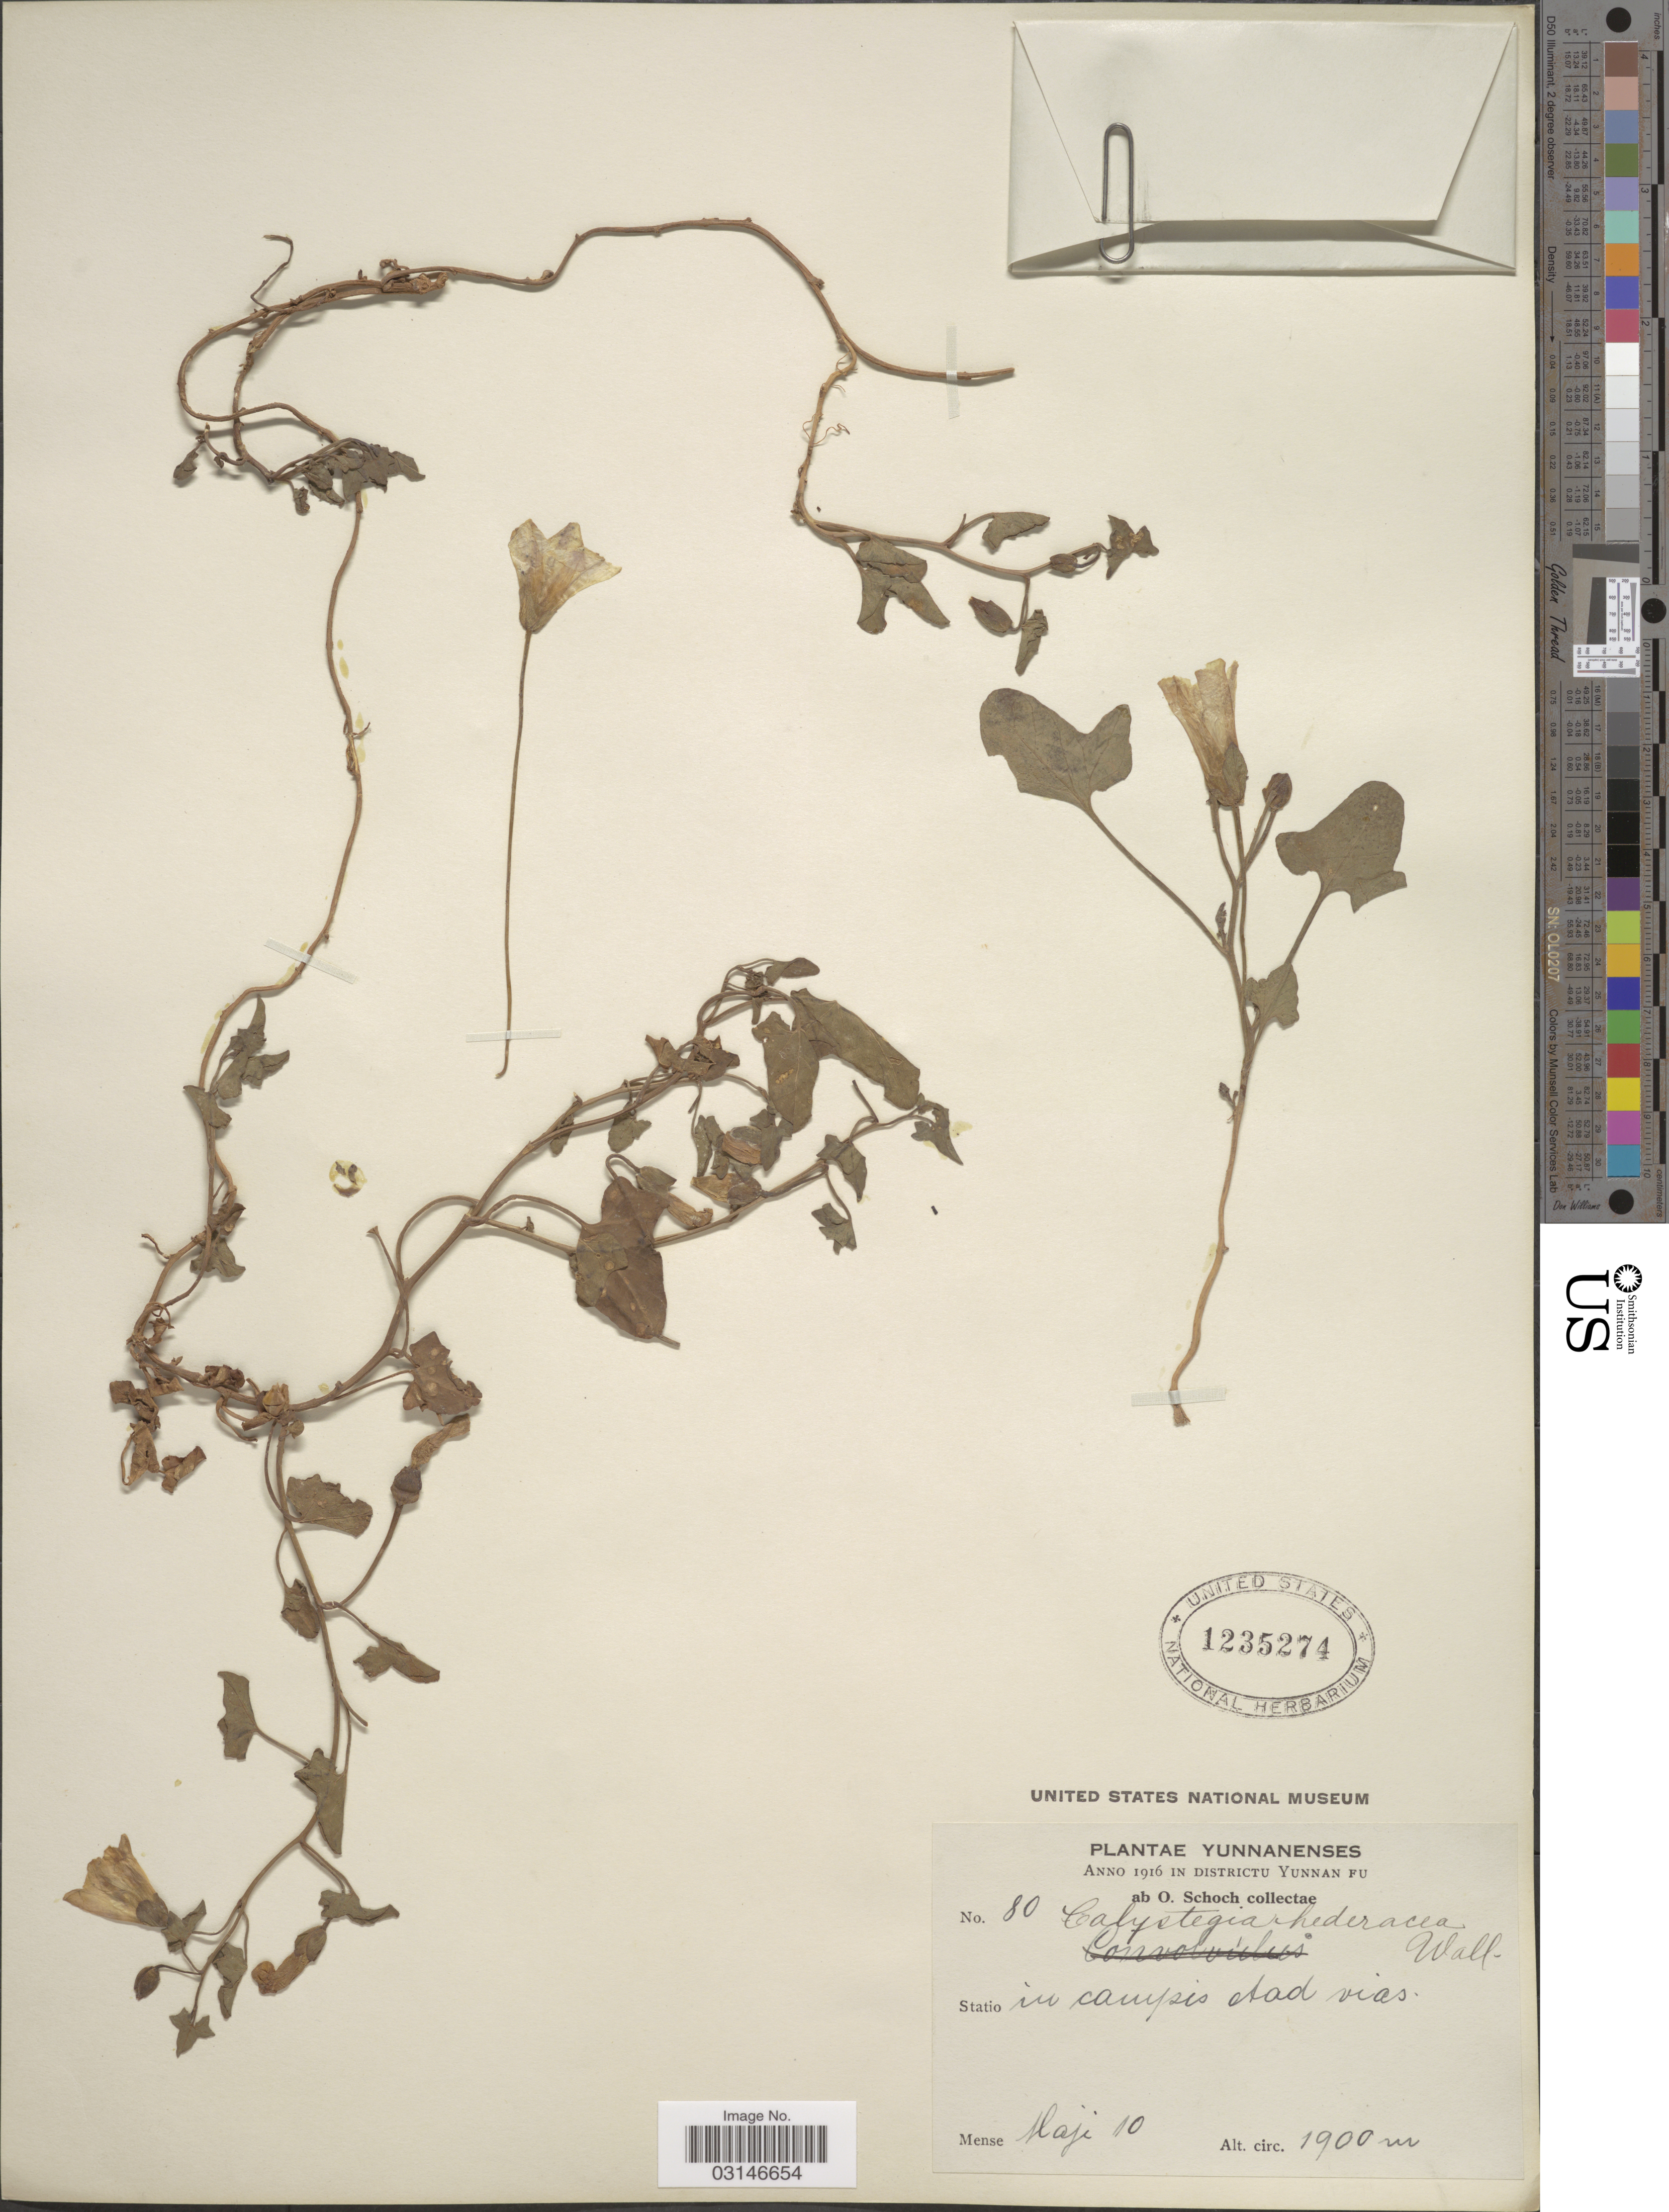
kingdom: Plantae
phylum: Tracheophyta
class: Magnoliopsida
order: Solanales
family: Convolvulaceae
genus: Calystegia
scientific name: Calystegia hederacea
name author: Thunb.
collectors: O. Schoch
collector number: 80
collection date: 1916-05-10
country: China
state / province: Yunnan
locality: Statio in campis Aad vias.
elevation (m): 1900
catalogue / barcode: US 1235274